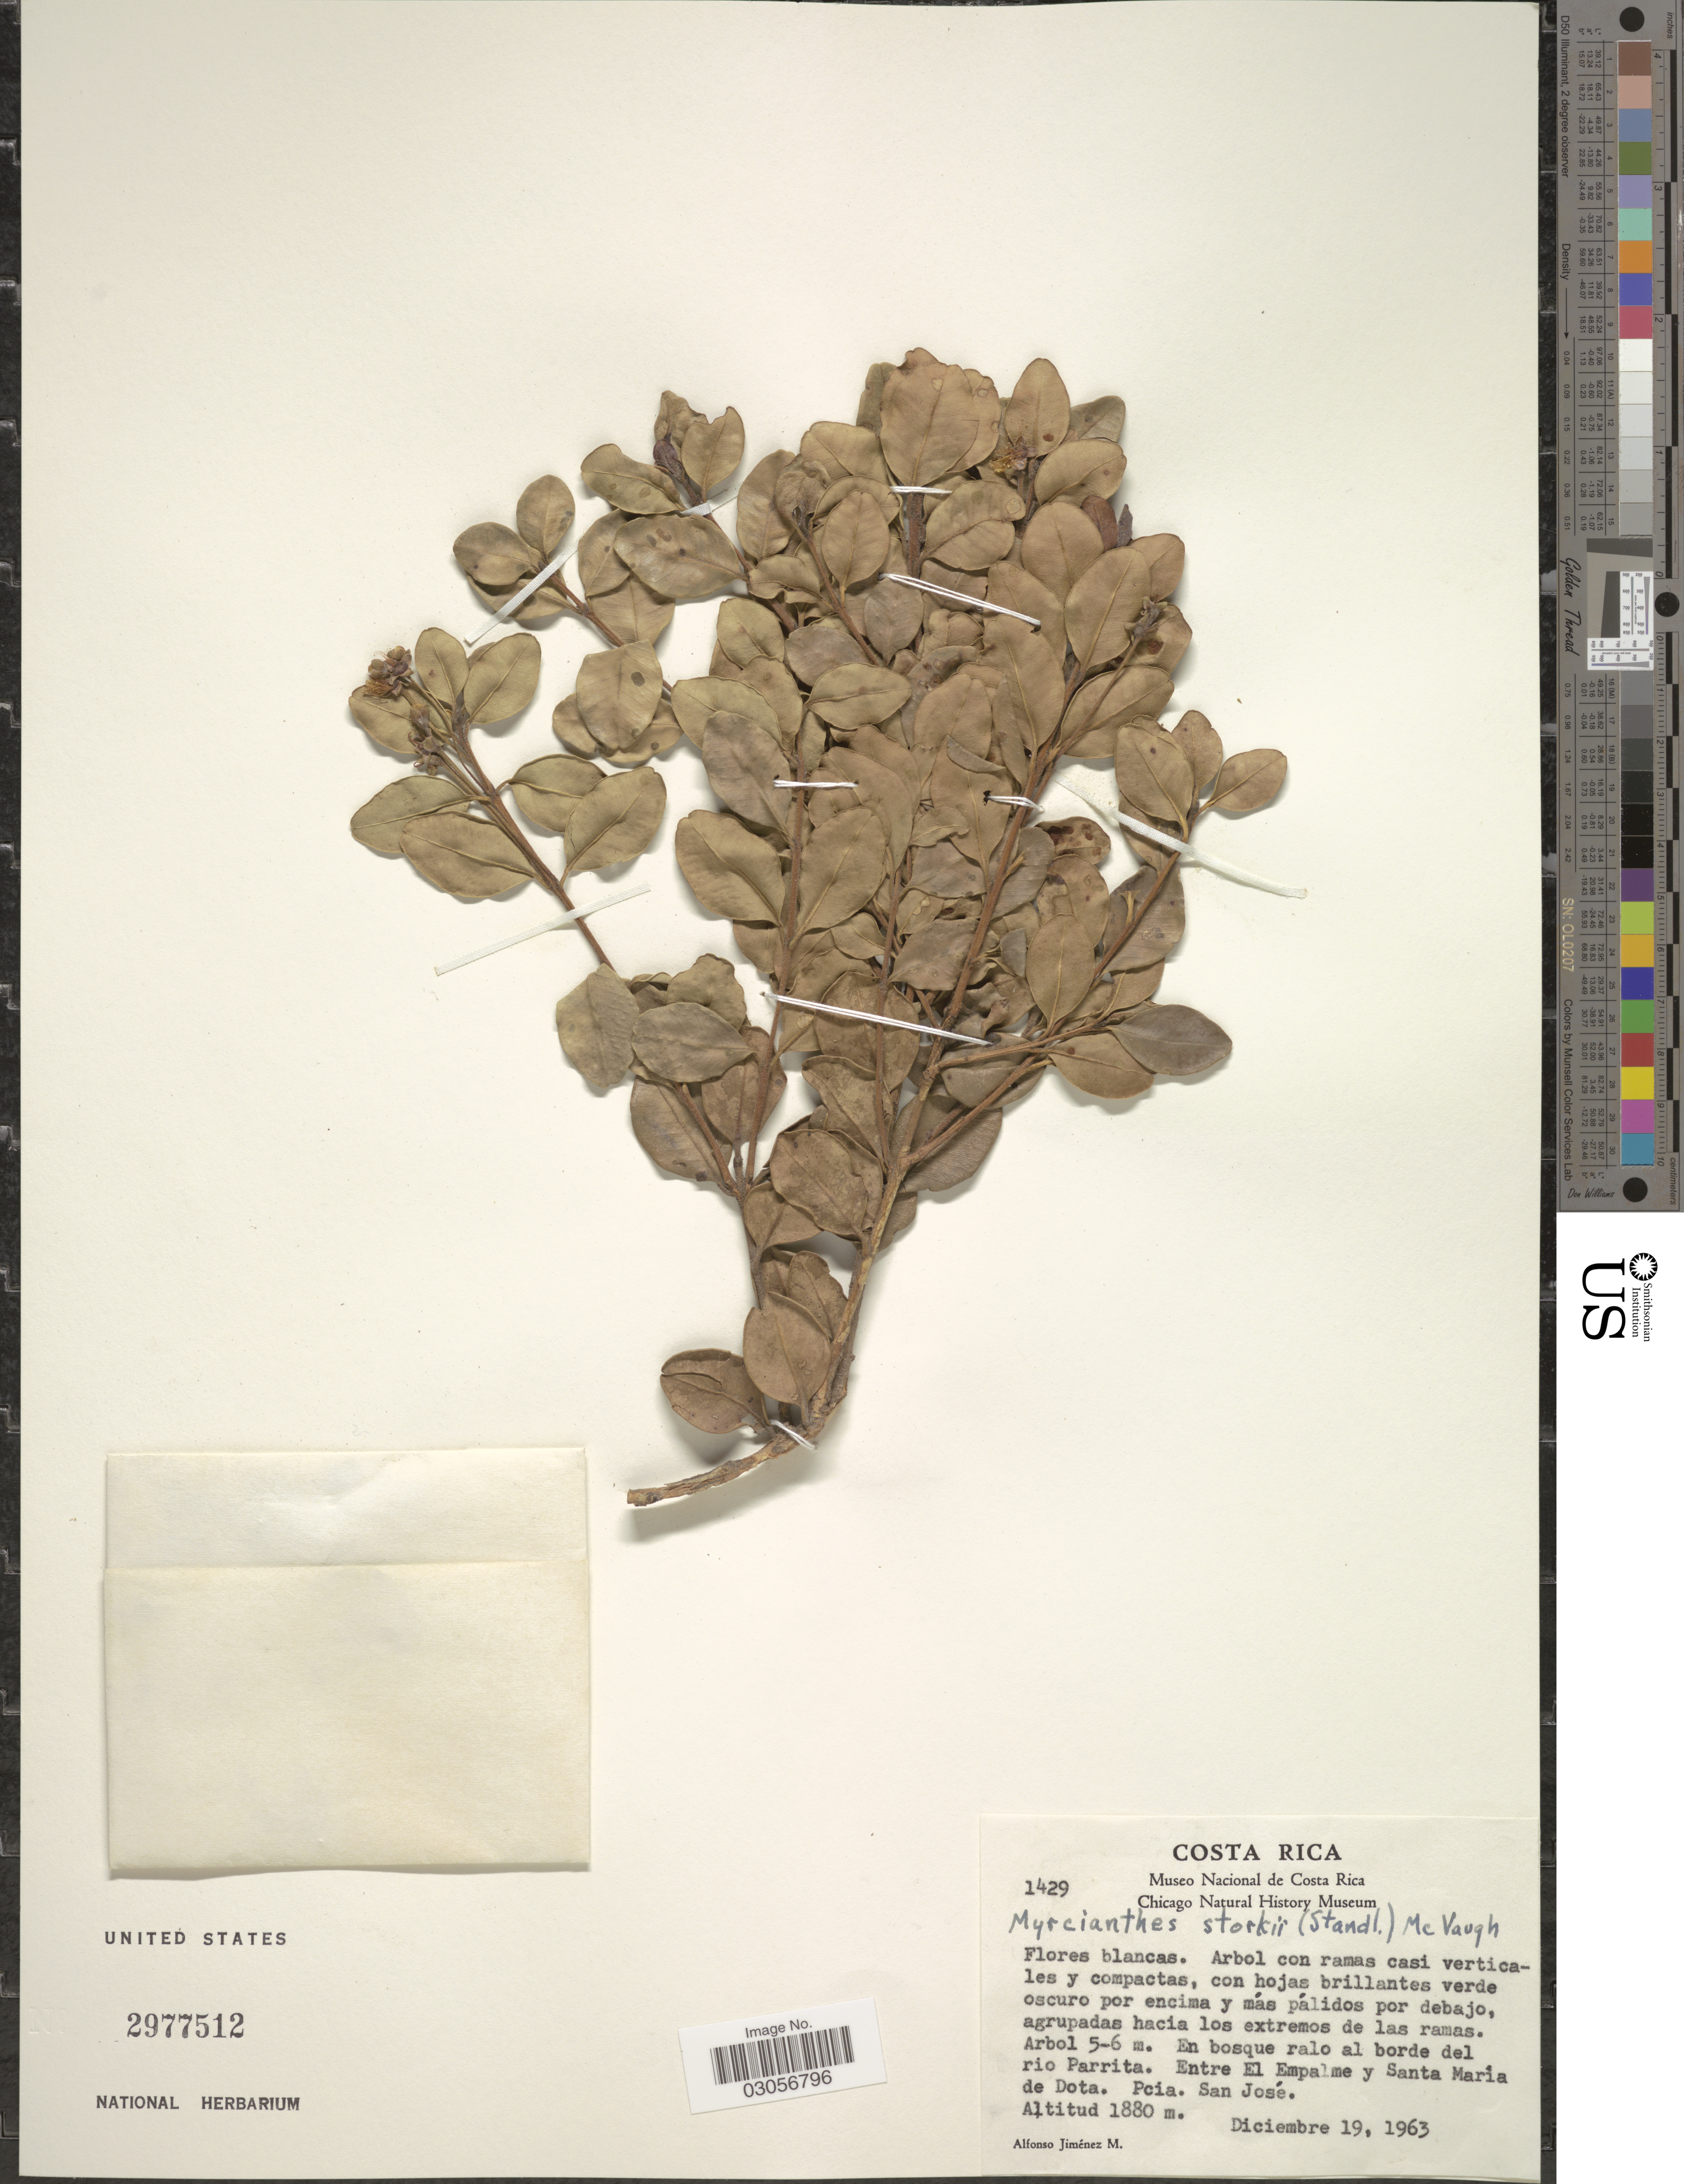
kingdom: Plantae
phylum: Tracheophyta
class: Magnoliopsida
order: Myrtales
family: Myrtaceae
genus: Myrcianthes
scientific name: Myrcianthes storkii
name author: (Standl.) McVaugh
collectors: A. Jimenez M.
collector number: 1429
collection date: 1963-12-19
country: Costa Rica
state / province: San José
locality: En bosque ralo al borde del rio Parrita. Entre El Empalme y Santa Maria de Dota. Pcia. San José.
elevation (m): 1880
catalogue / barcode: US 2977512